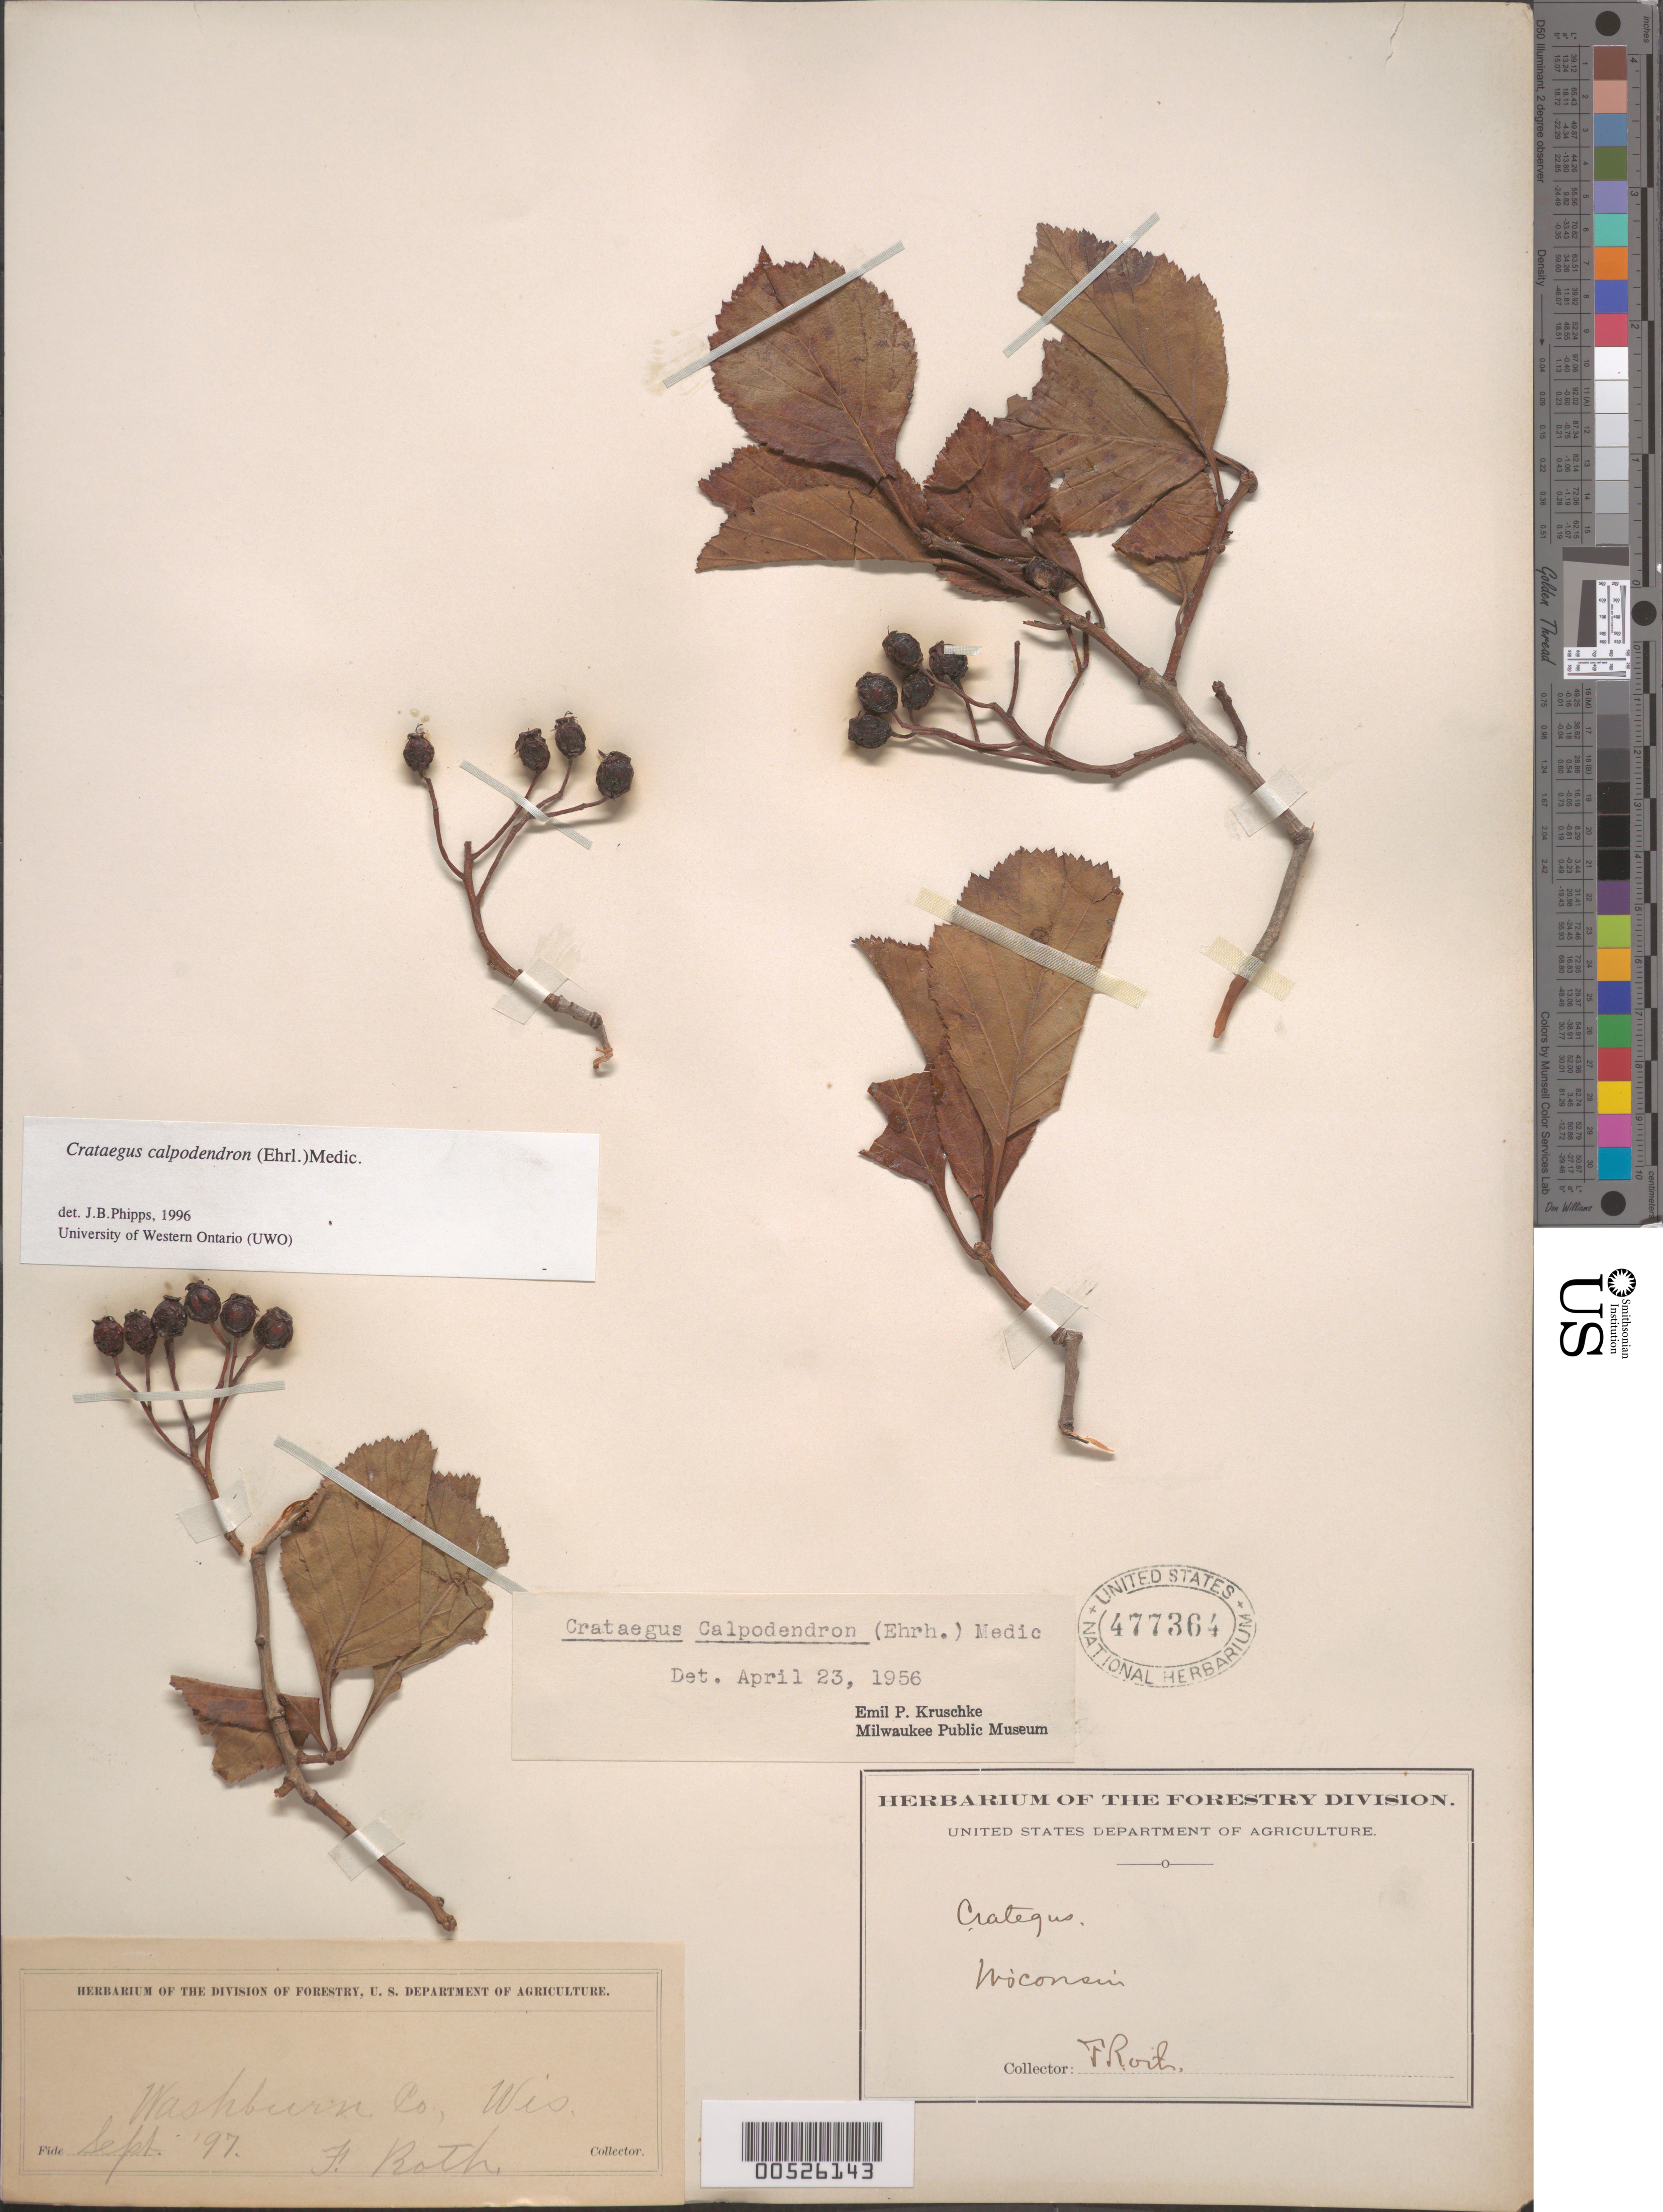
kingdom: Plantae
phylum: Tracheophyta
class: Magnoliopsida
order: Rosales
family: Rosaceae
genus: Crataegus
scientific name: Crataegus calpodendron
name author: (Ehrh.) Medik.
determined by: Kruschke, Emil Paul, (MIL), Milwaukee Public Museum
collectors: F. Roth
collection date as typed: Sep 1897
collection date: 1897-09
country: United States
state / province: Wisconsin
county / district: Washburn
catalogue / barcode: US 477364